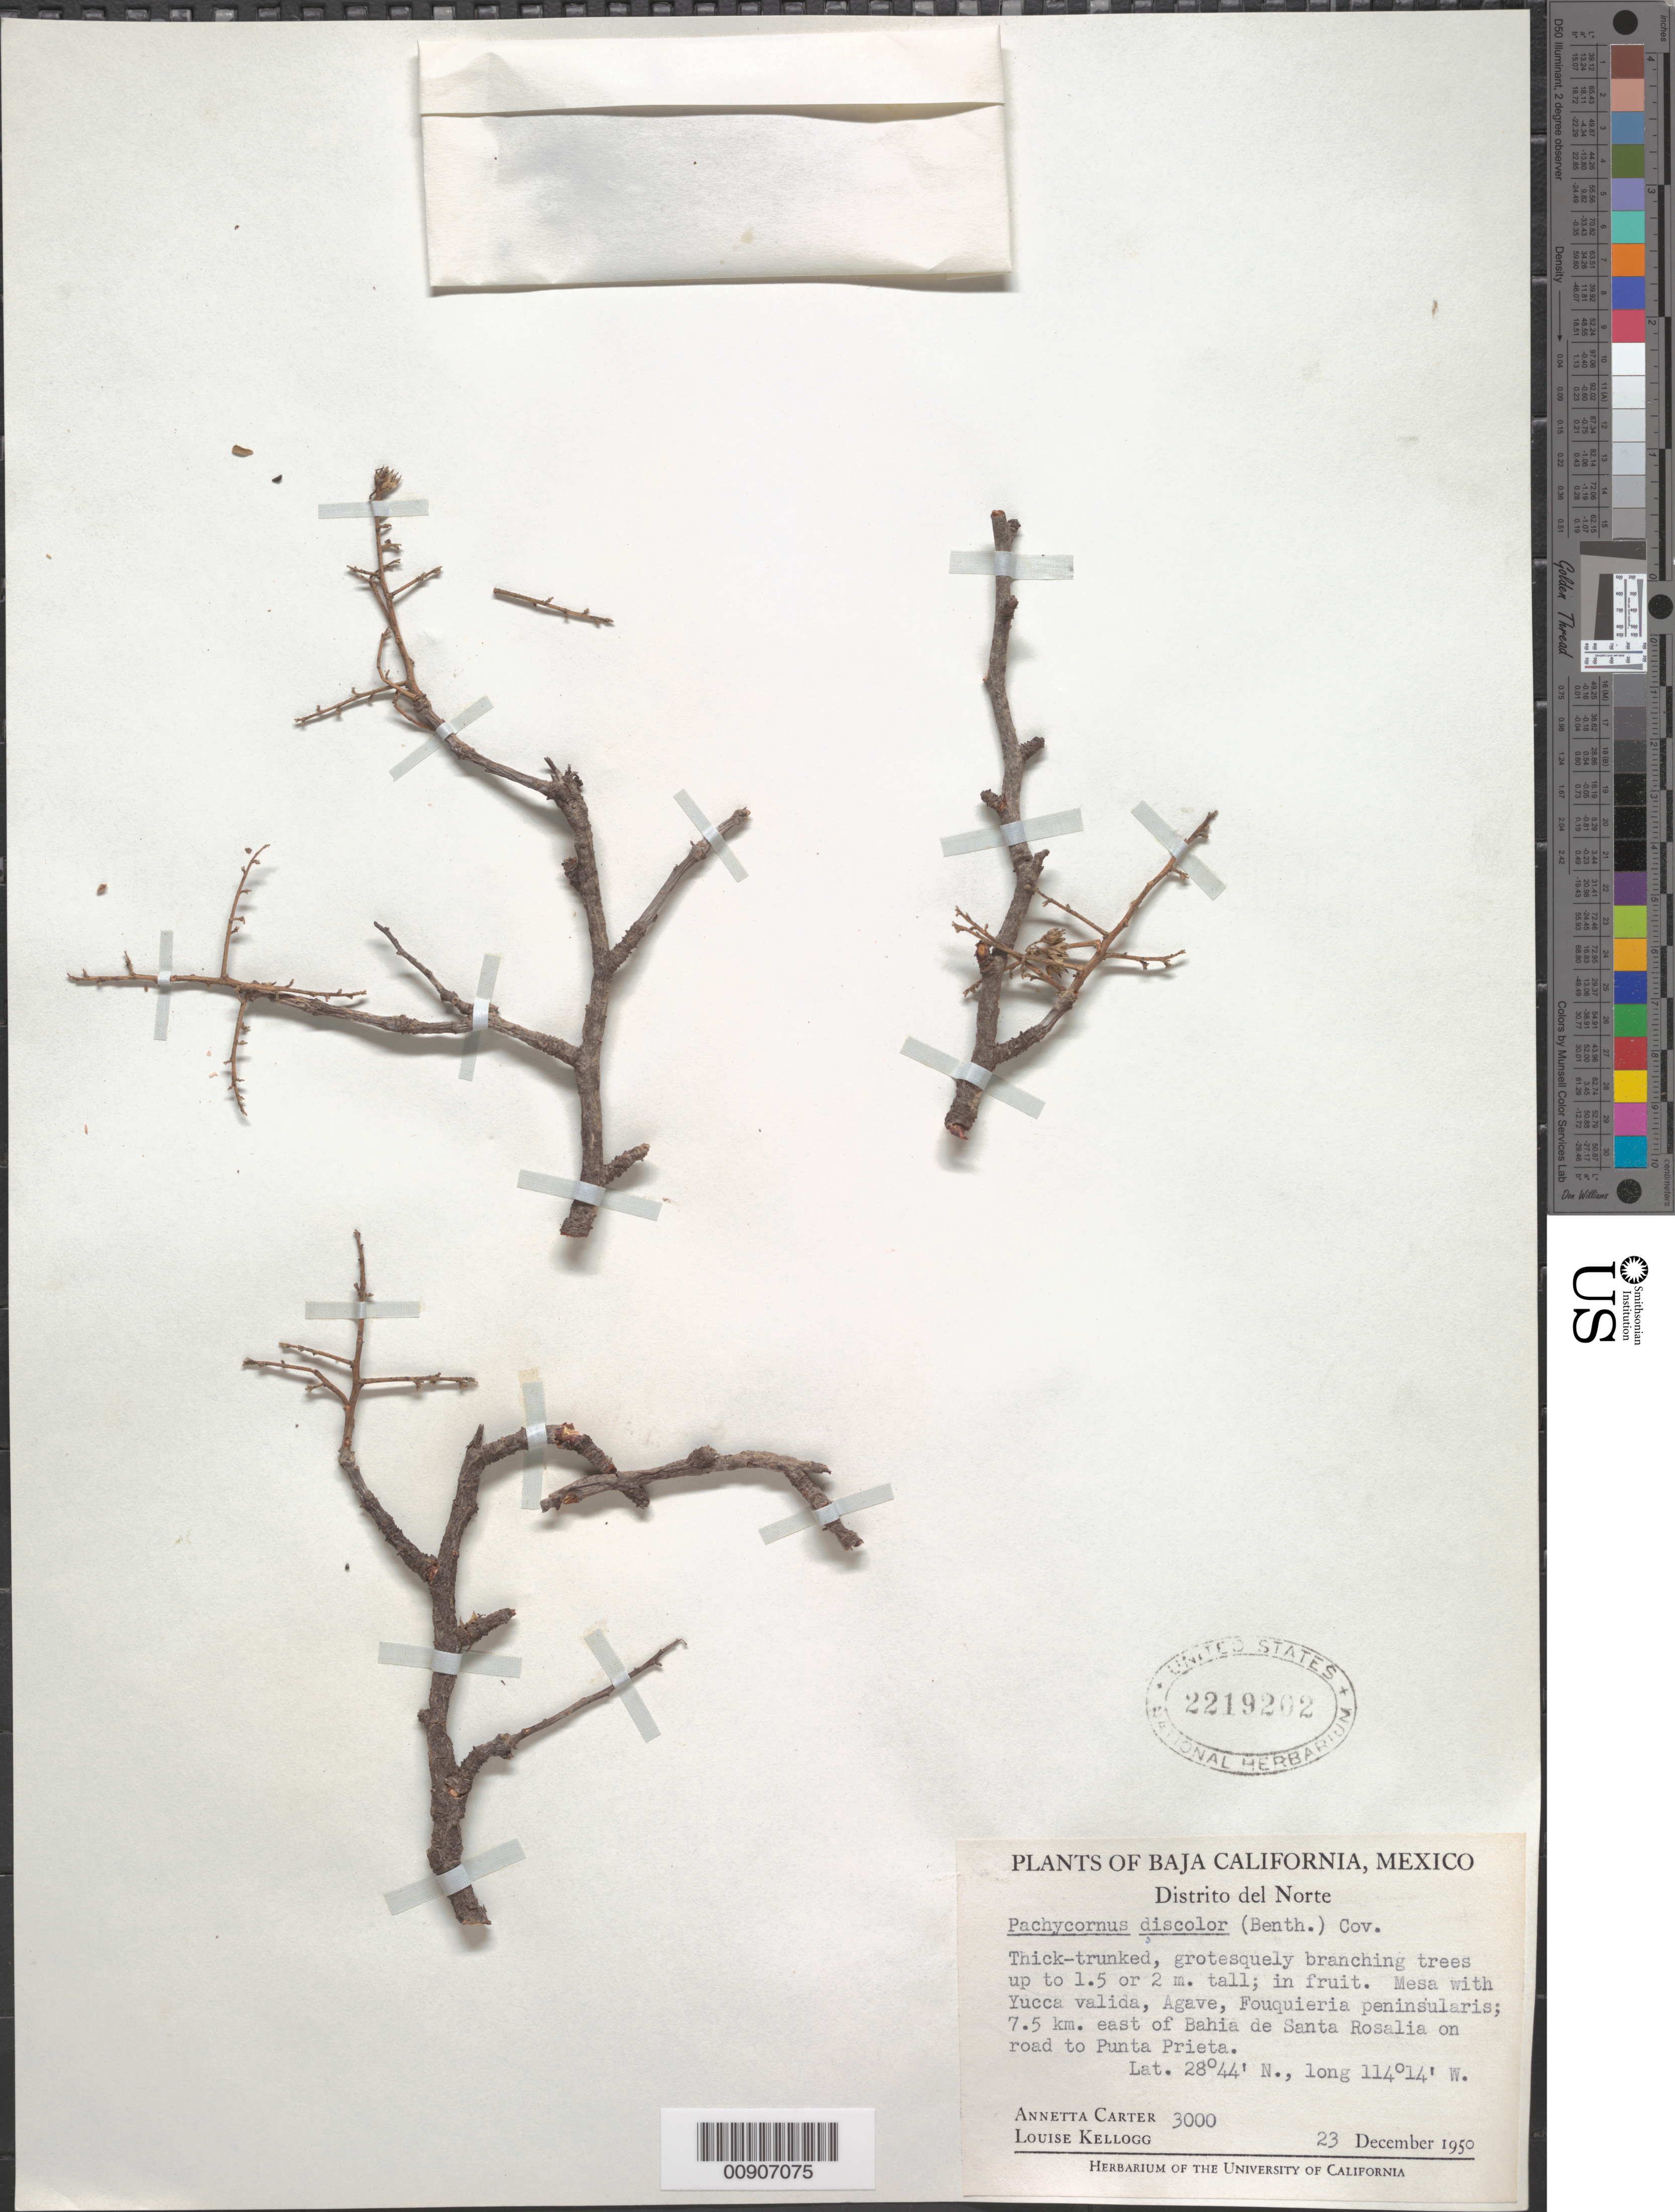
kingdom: Plantae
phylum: Tracheophyta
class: Magnoliopsida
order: Sapindales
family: Anacardiaceae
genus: Pachycormus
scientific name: Pachycormus discolor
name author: (Benth.) Coville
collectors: A. Carter & L. Kellogg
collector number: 3000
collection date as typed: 23 Dec 1950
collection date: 1950-12-23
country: Mexico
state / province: Baja California Norte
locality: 7.5 km. east of Bahia de Santa Rosalia on road to Punta Prieta.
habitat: Mesa with Yucca valida, Agave, Fouquieria peninsularis.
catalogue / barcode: US 2219202